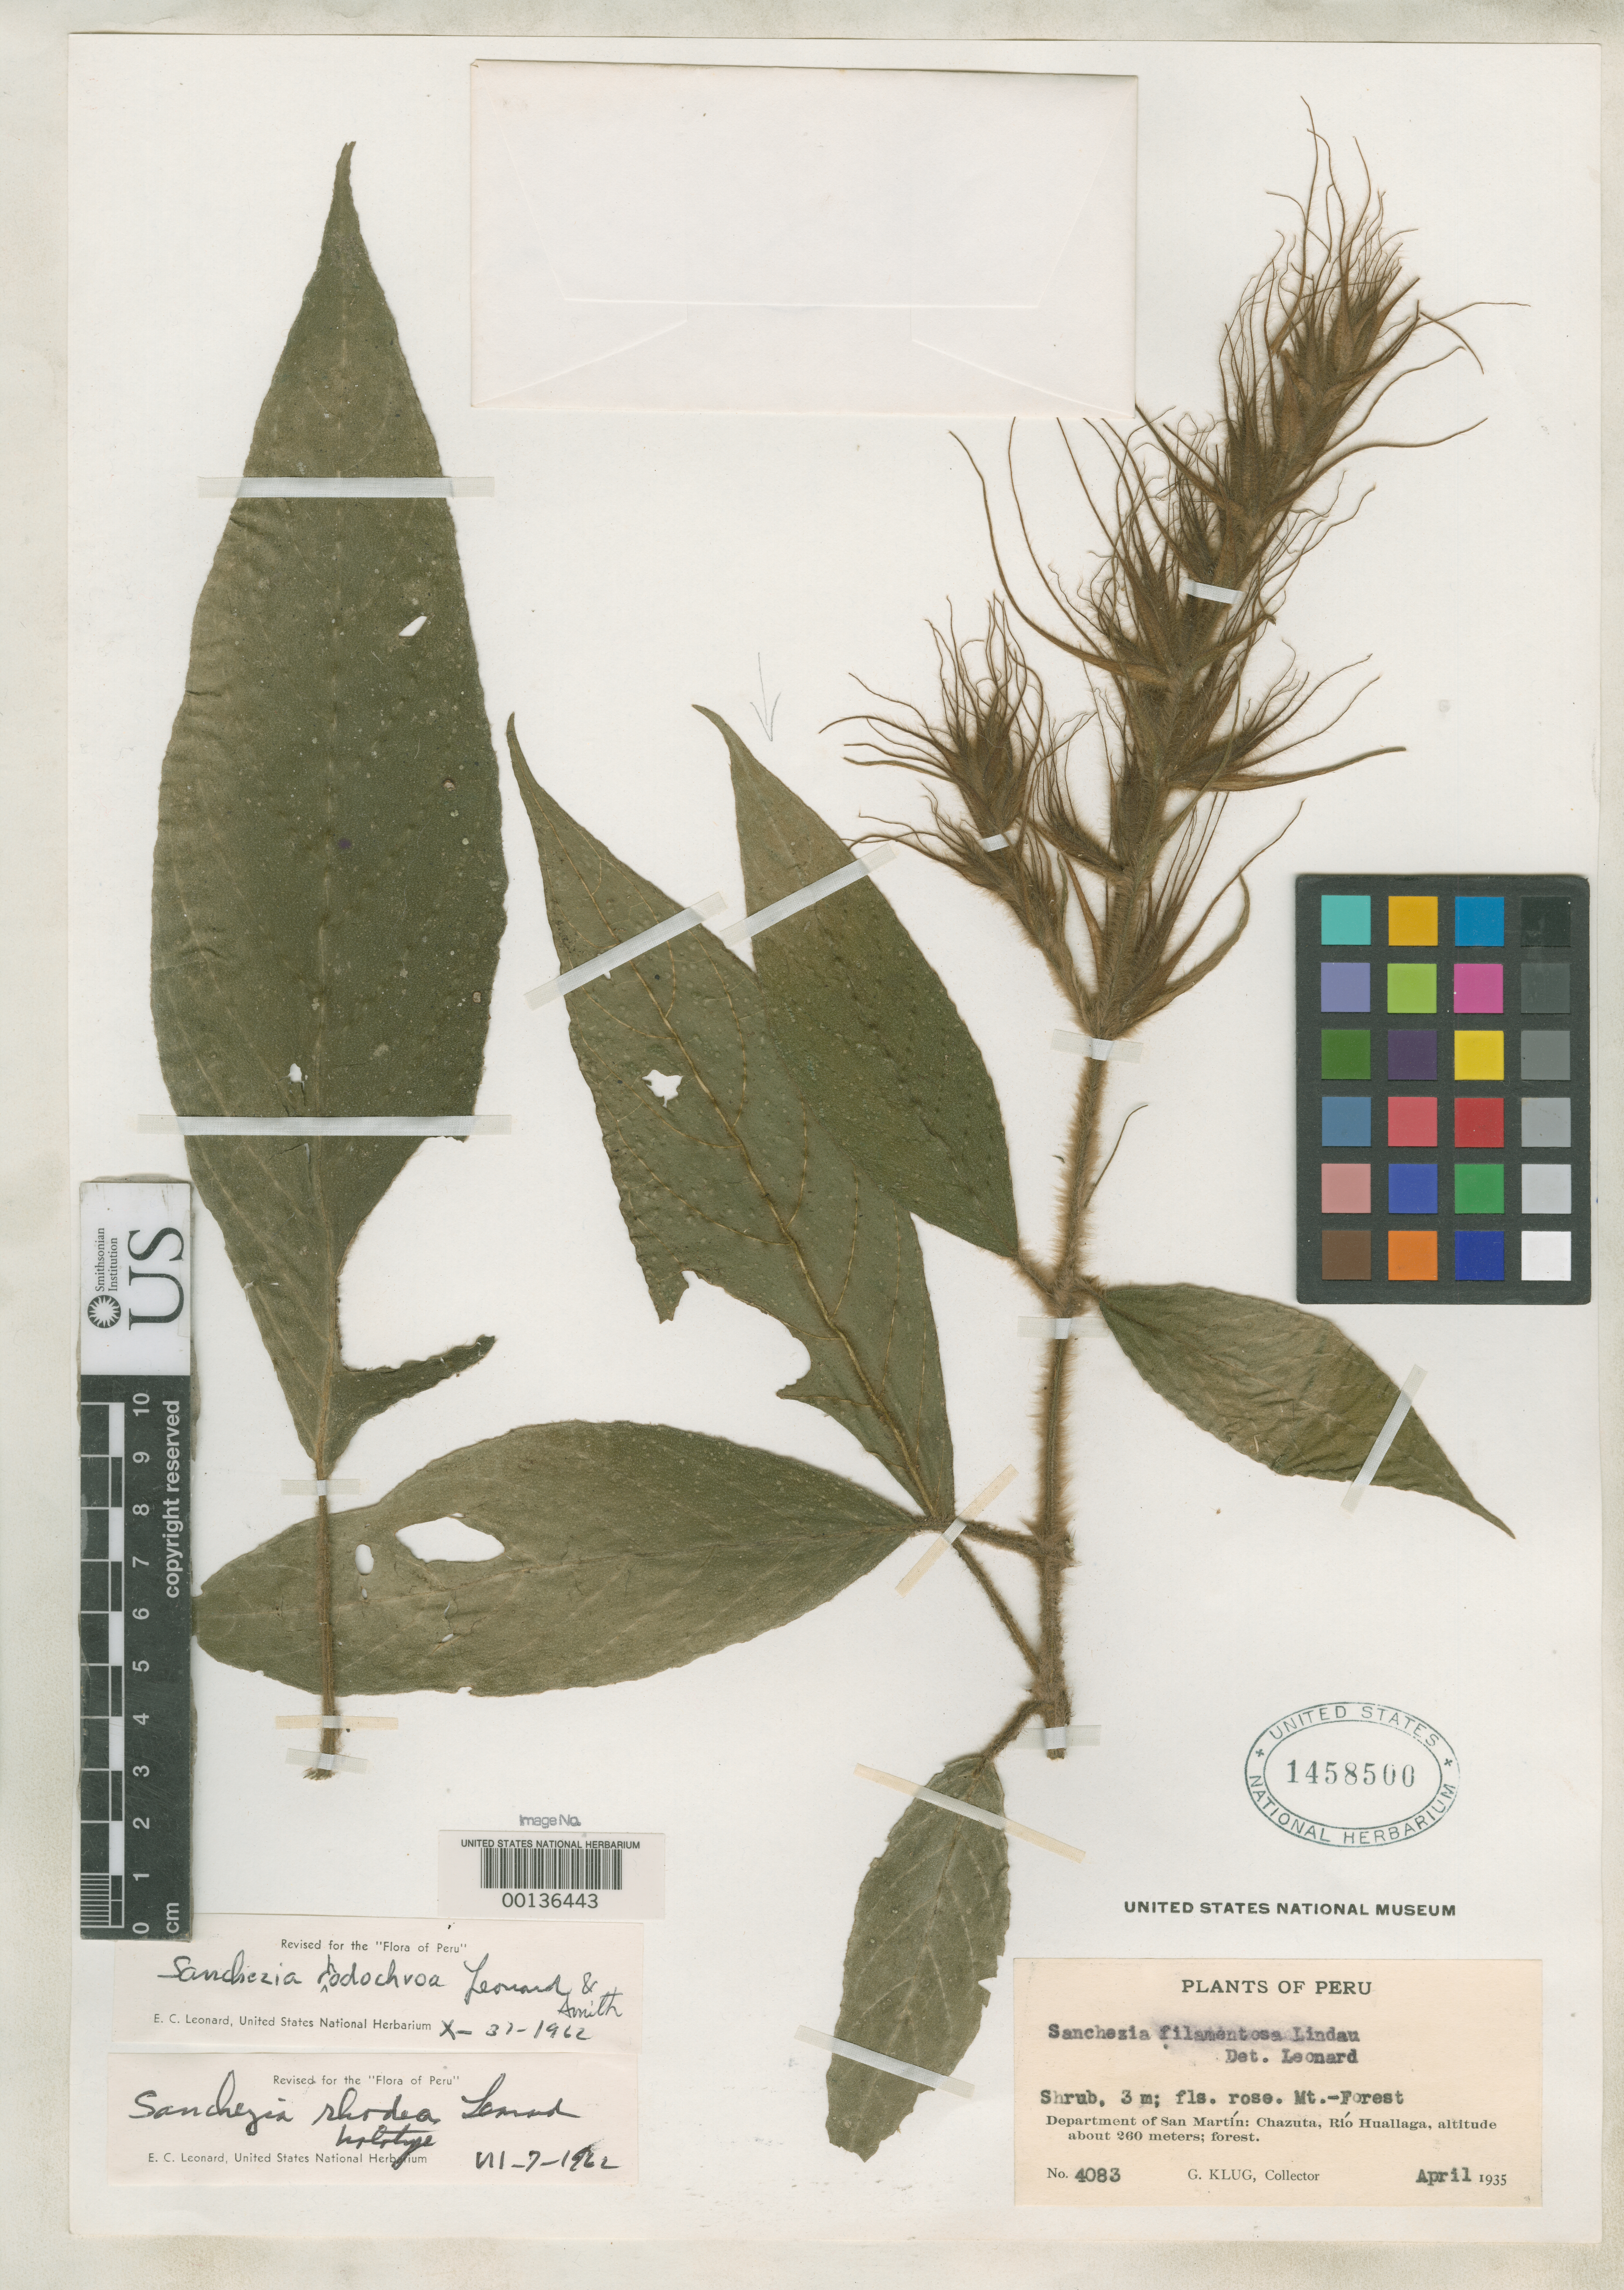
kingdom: Plantae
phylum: Tracheophyta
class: Magnoliopsida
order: Lamiales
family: Acanthaceae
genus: Sanchezia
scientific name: Sanchezia rhodochroa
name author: Leonard & L.B. Sm.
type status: Holotype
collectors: G. Klug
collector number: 4083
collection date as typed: Apr 1935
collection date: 1935-04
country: Peru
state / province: San Martín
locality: Chazuta, Rio Huallaga.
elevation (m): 260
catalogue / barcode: US 1458500